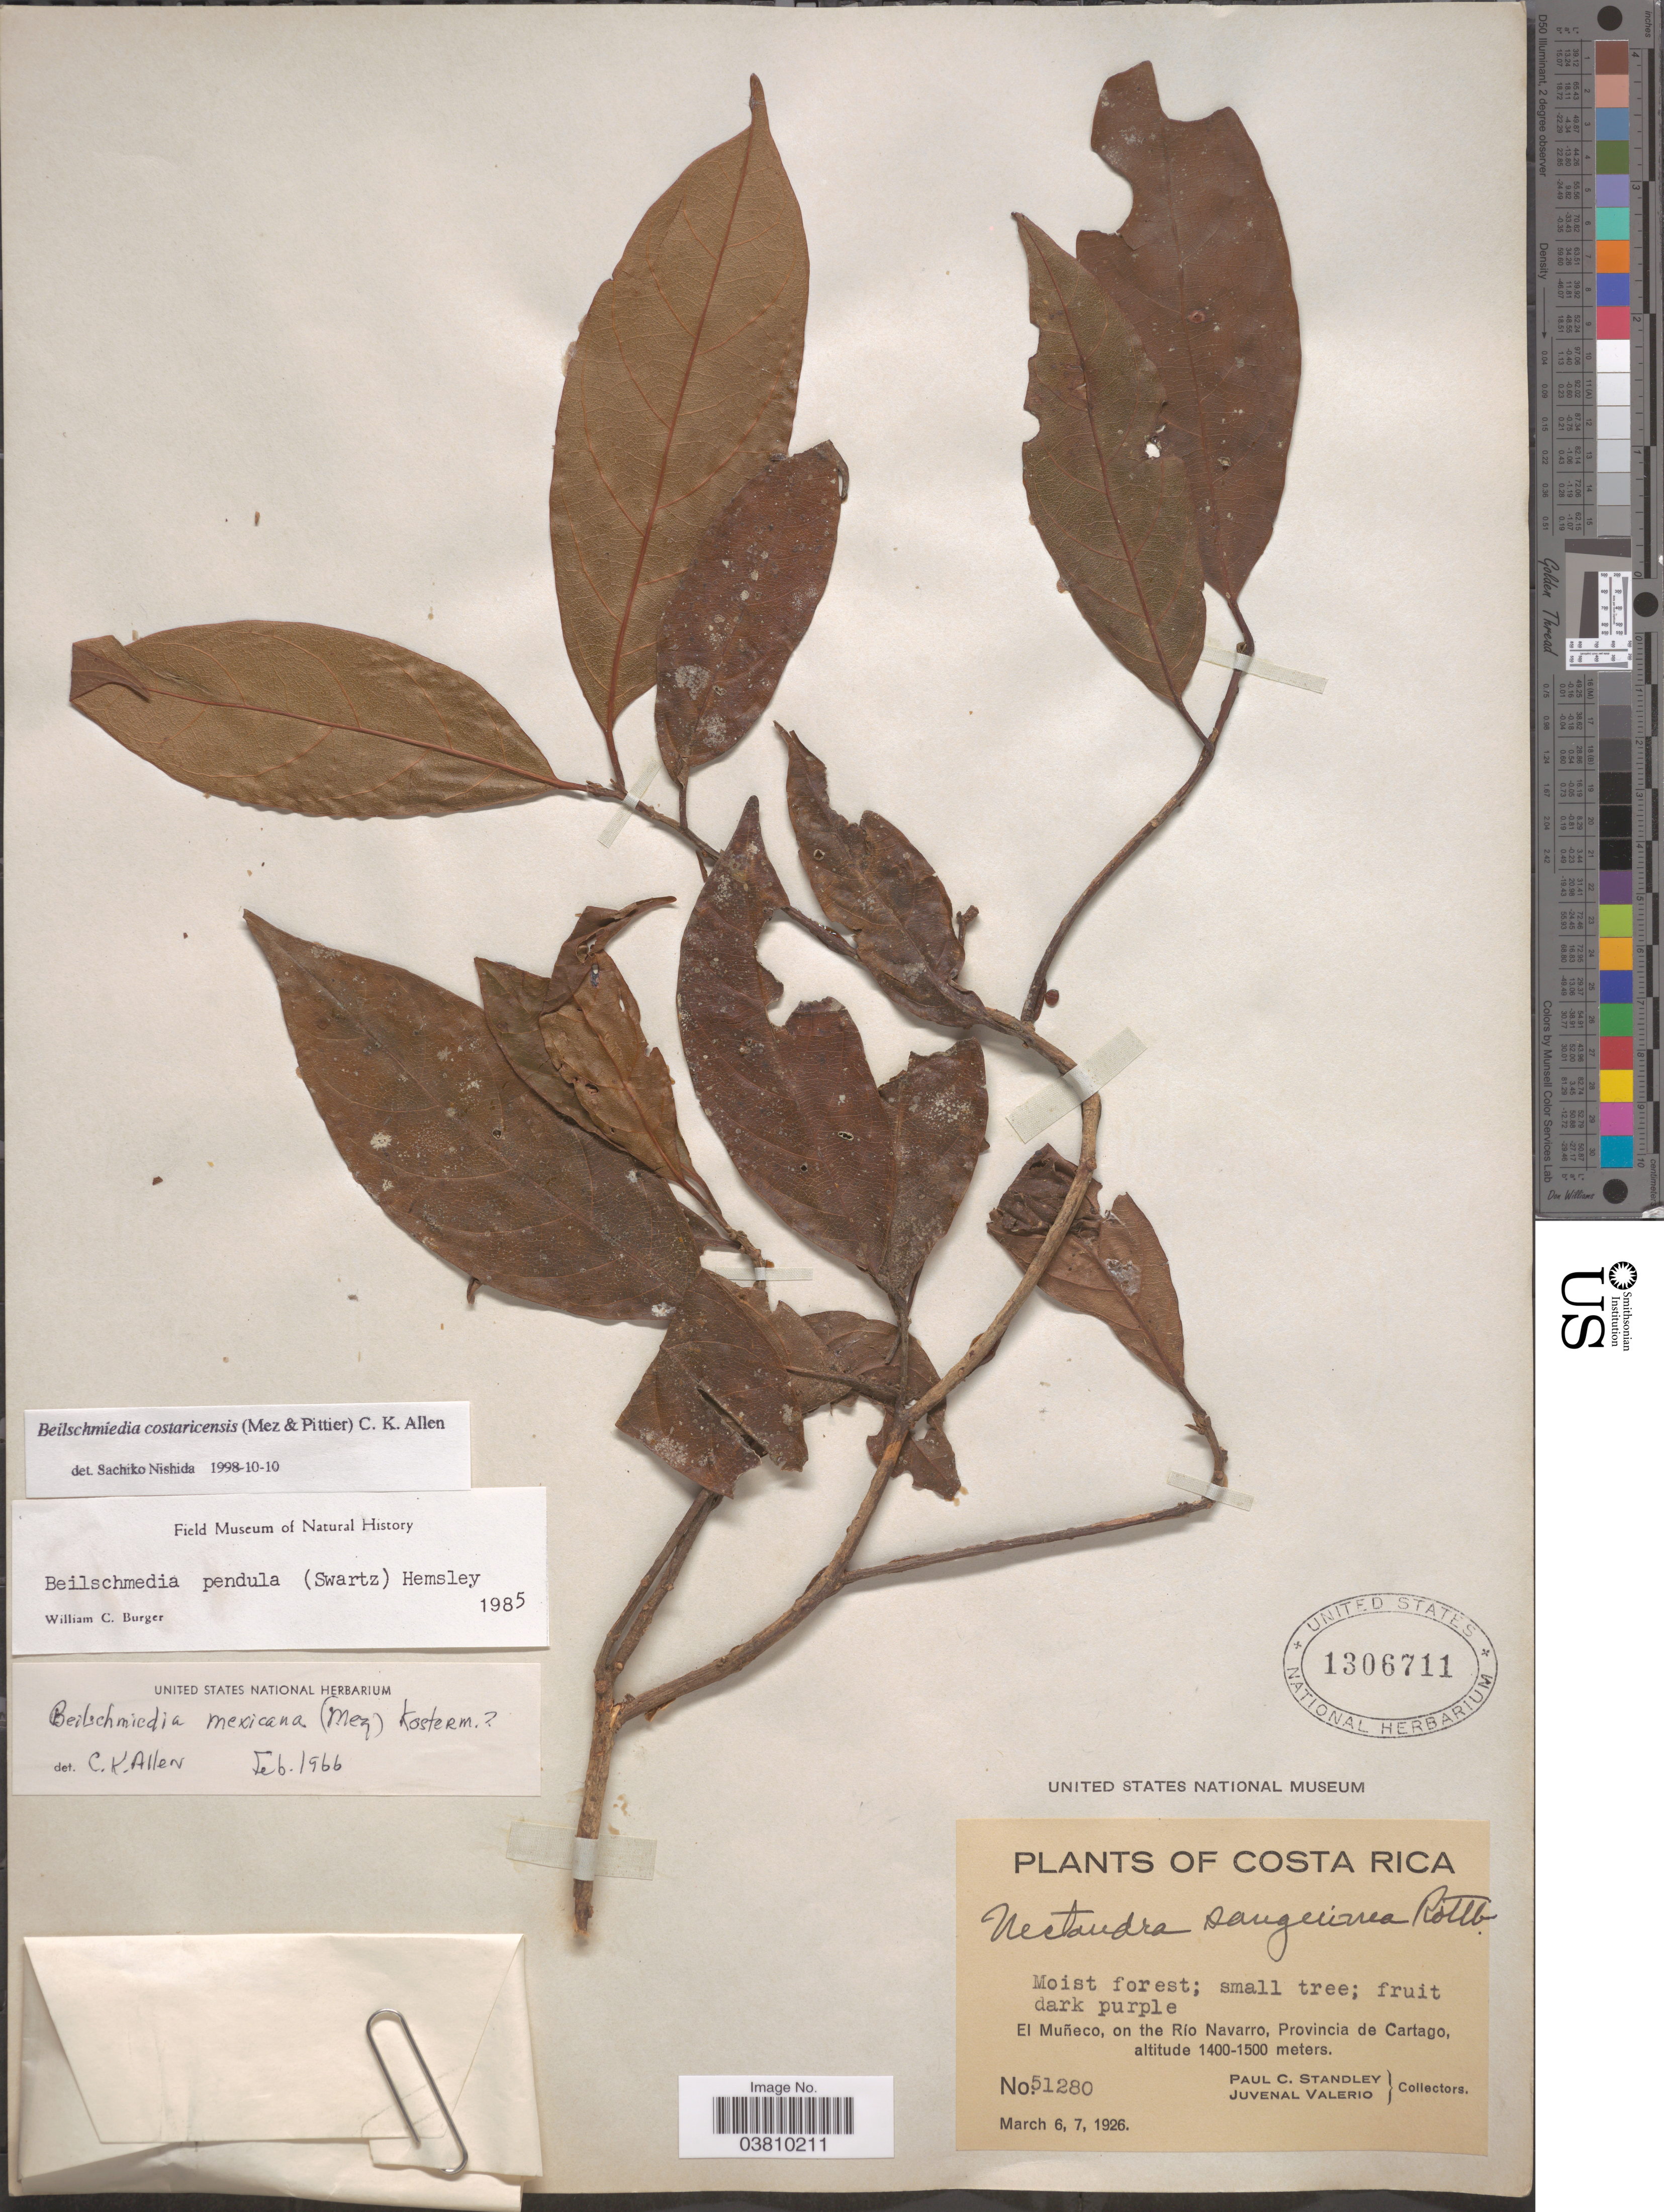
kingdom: Plantae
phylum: Tracheophyta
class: Magnoliopsida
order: Laurales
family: Lauraceae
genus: Beilschmiedia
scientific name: Beilschmiedia costaricensis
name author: (Mez & Pittier) C.K. Allen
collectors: P. C. Standley & J. Valerio R.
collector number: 51280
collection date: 1926-03-06/1926-03-07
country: Costa Rica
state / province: Cartago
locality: El Muñeco, on the Río Navarro.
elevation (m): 1400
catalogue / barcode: US 1306711